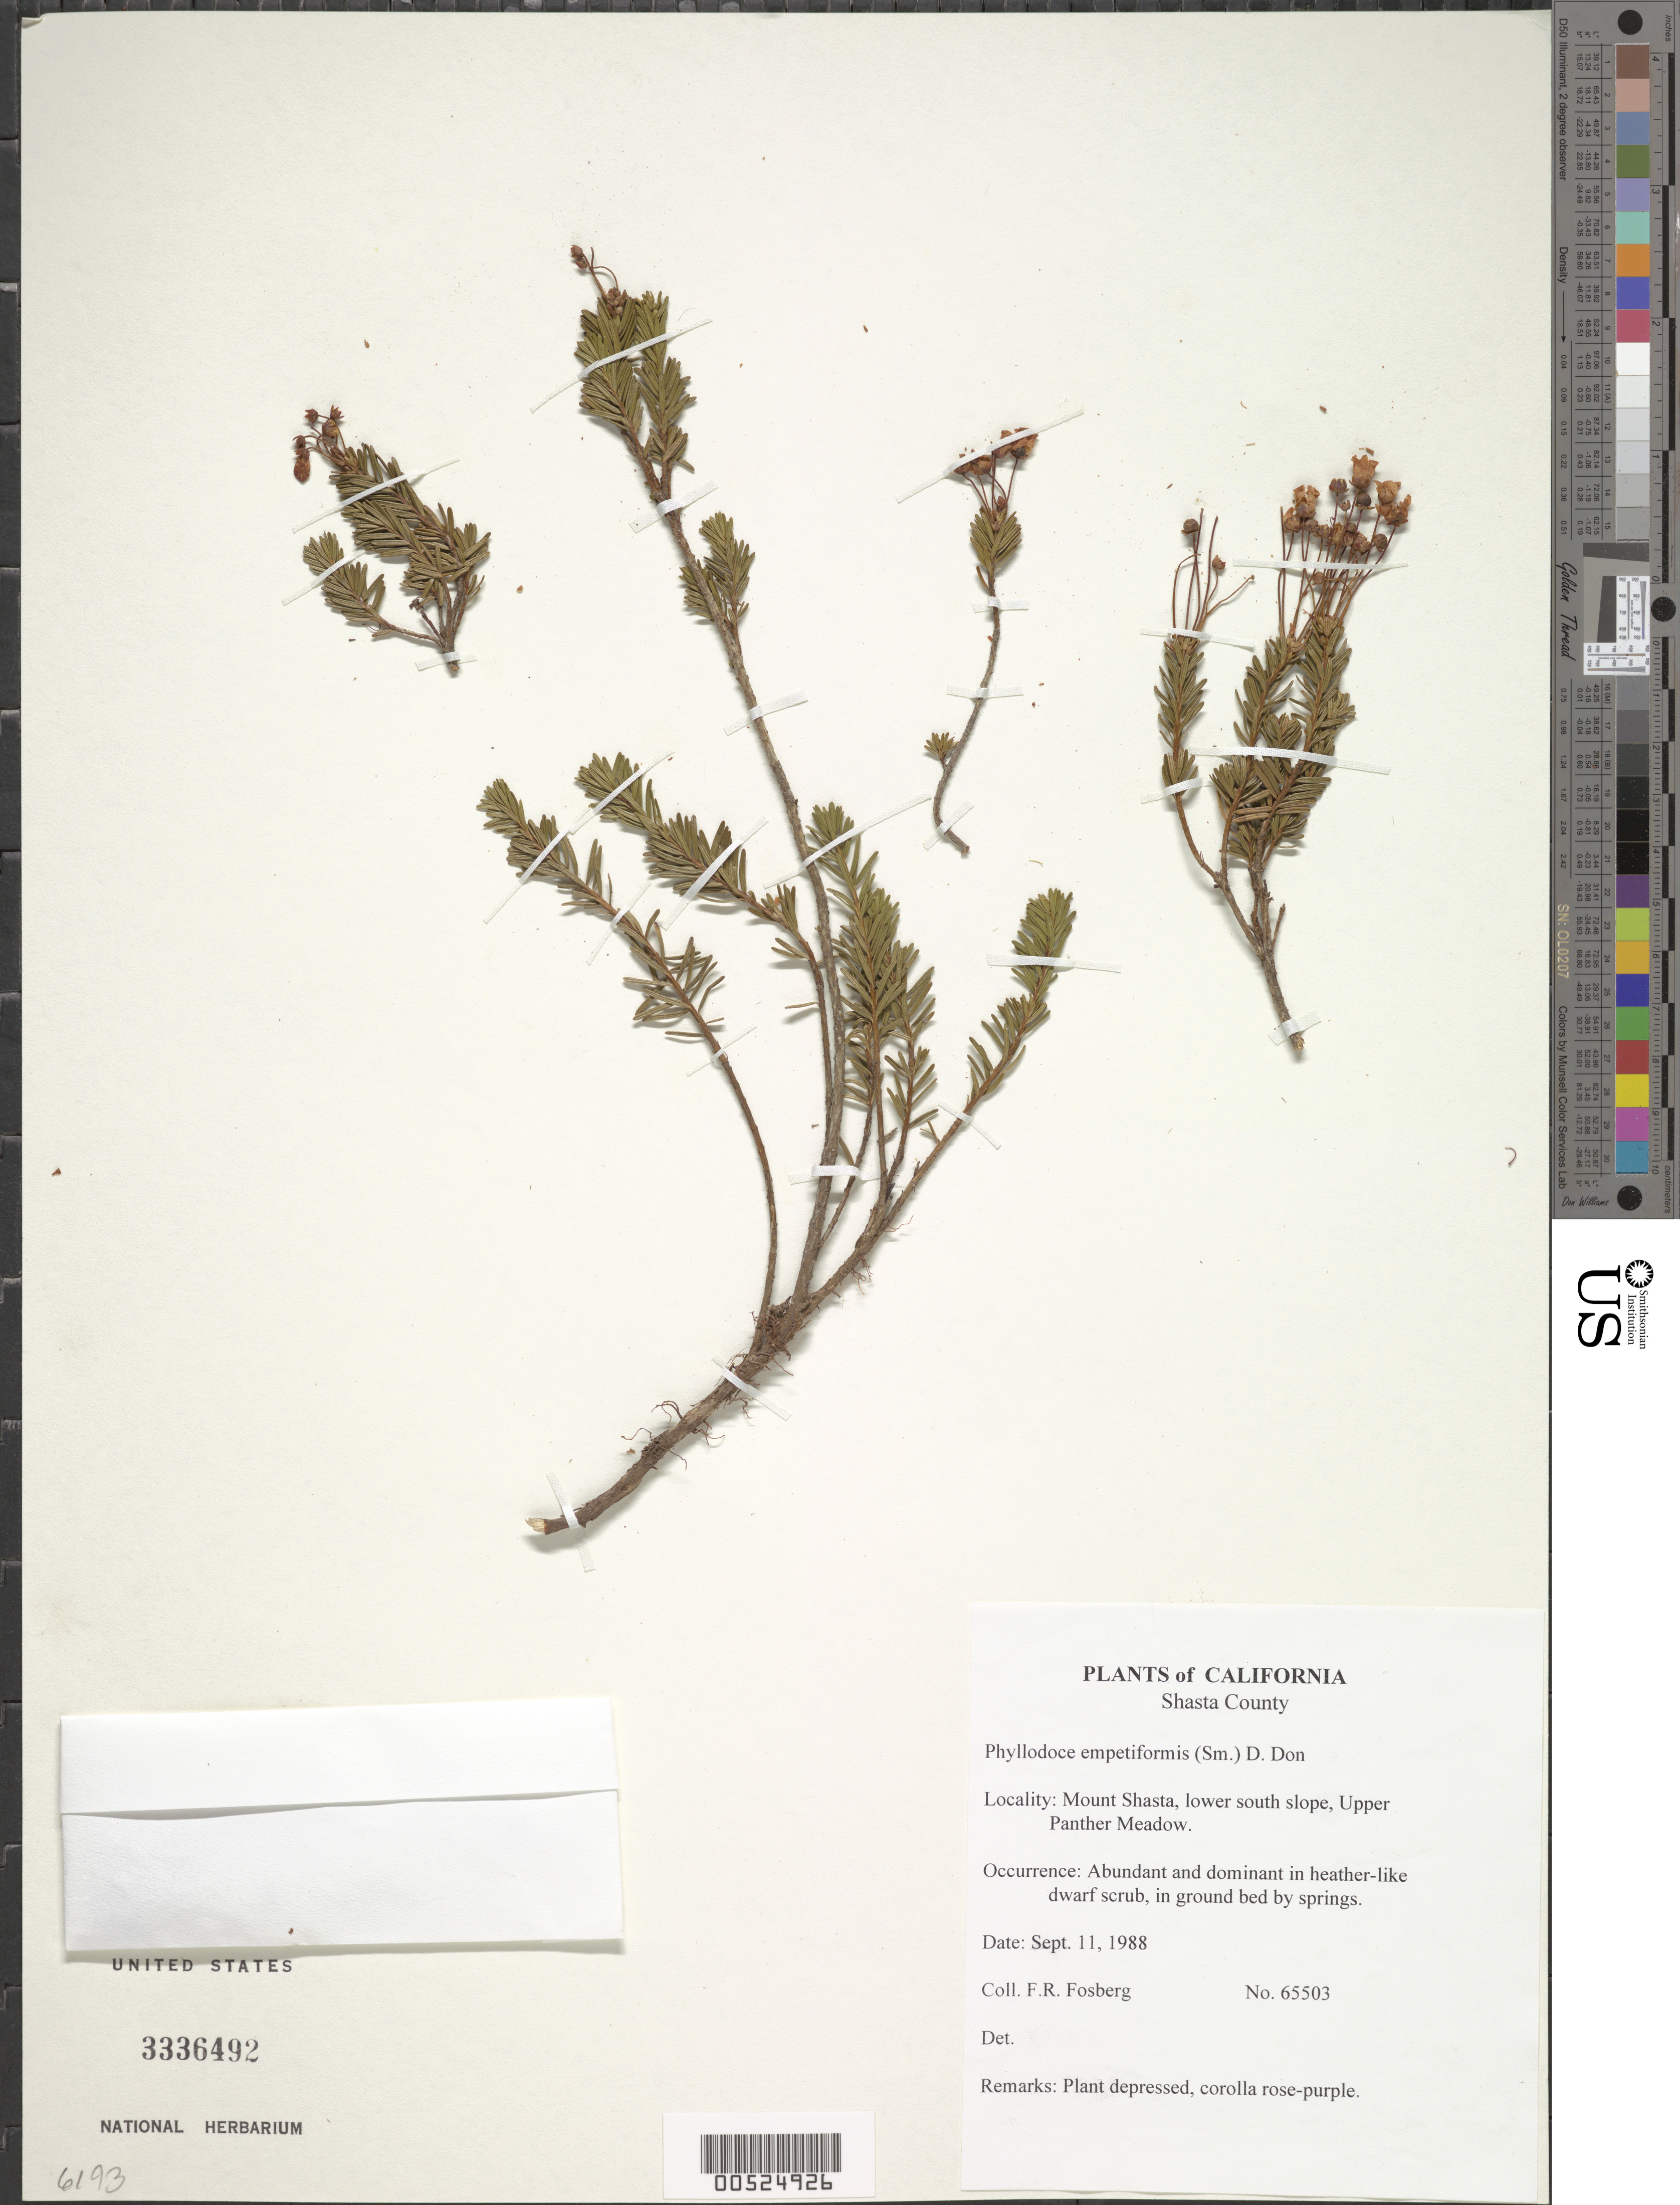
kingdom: Plantae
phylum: Tracheophyta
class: Magnoliopsida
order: Ericales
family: Ericaceae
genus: Phyllodoce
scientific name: Phyllodoce empetiformis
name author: (Small) D. Don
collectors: F. R. Fosberg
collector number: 65503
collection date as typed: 11 Sep 1988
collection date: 1988-09-11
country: United States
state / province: California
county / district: Shasta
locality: Mount Shasta, lower south slope, Upper Panther Meadow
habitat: Abundant and dominant in heatherlike dwarf scrub, in ground bed.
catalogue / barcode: US 3336492